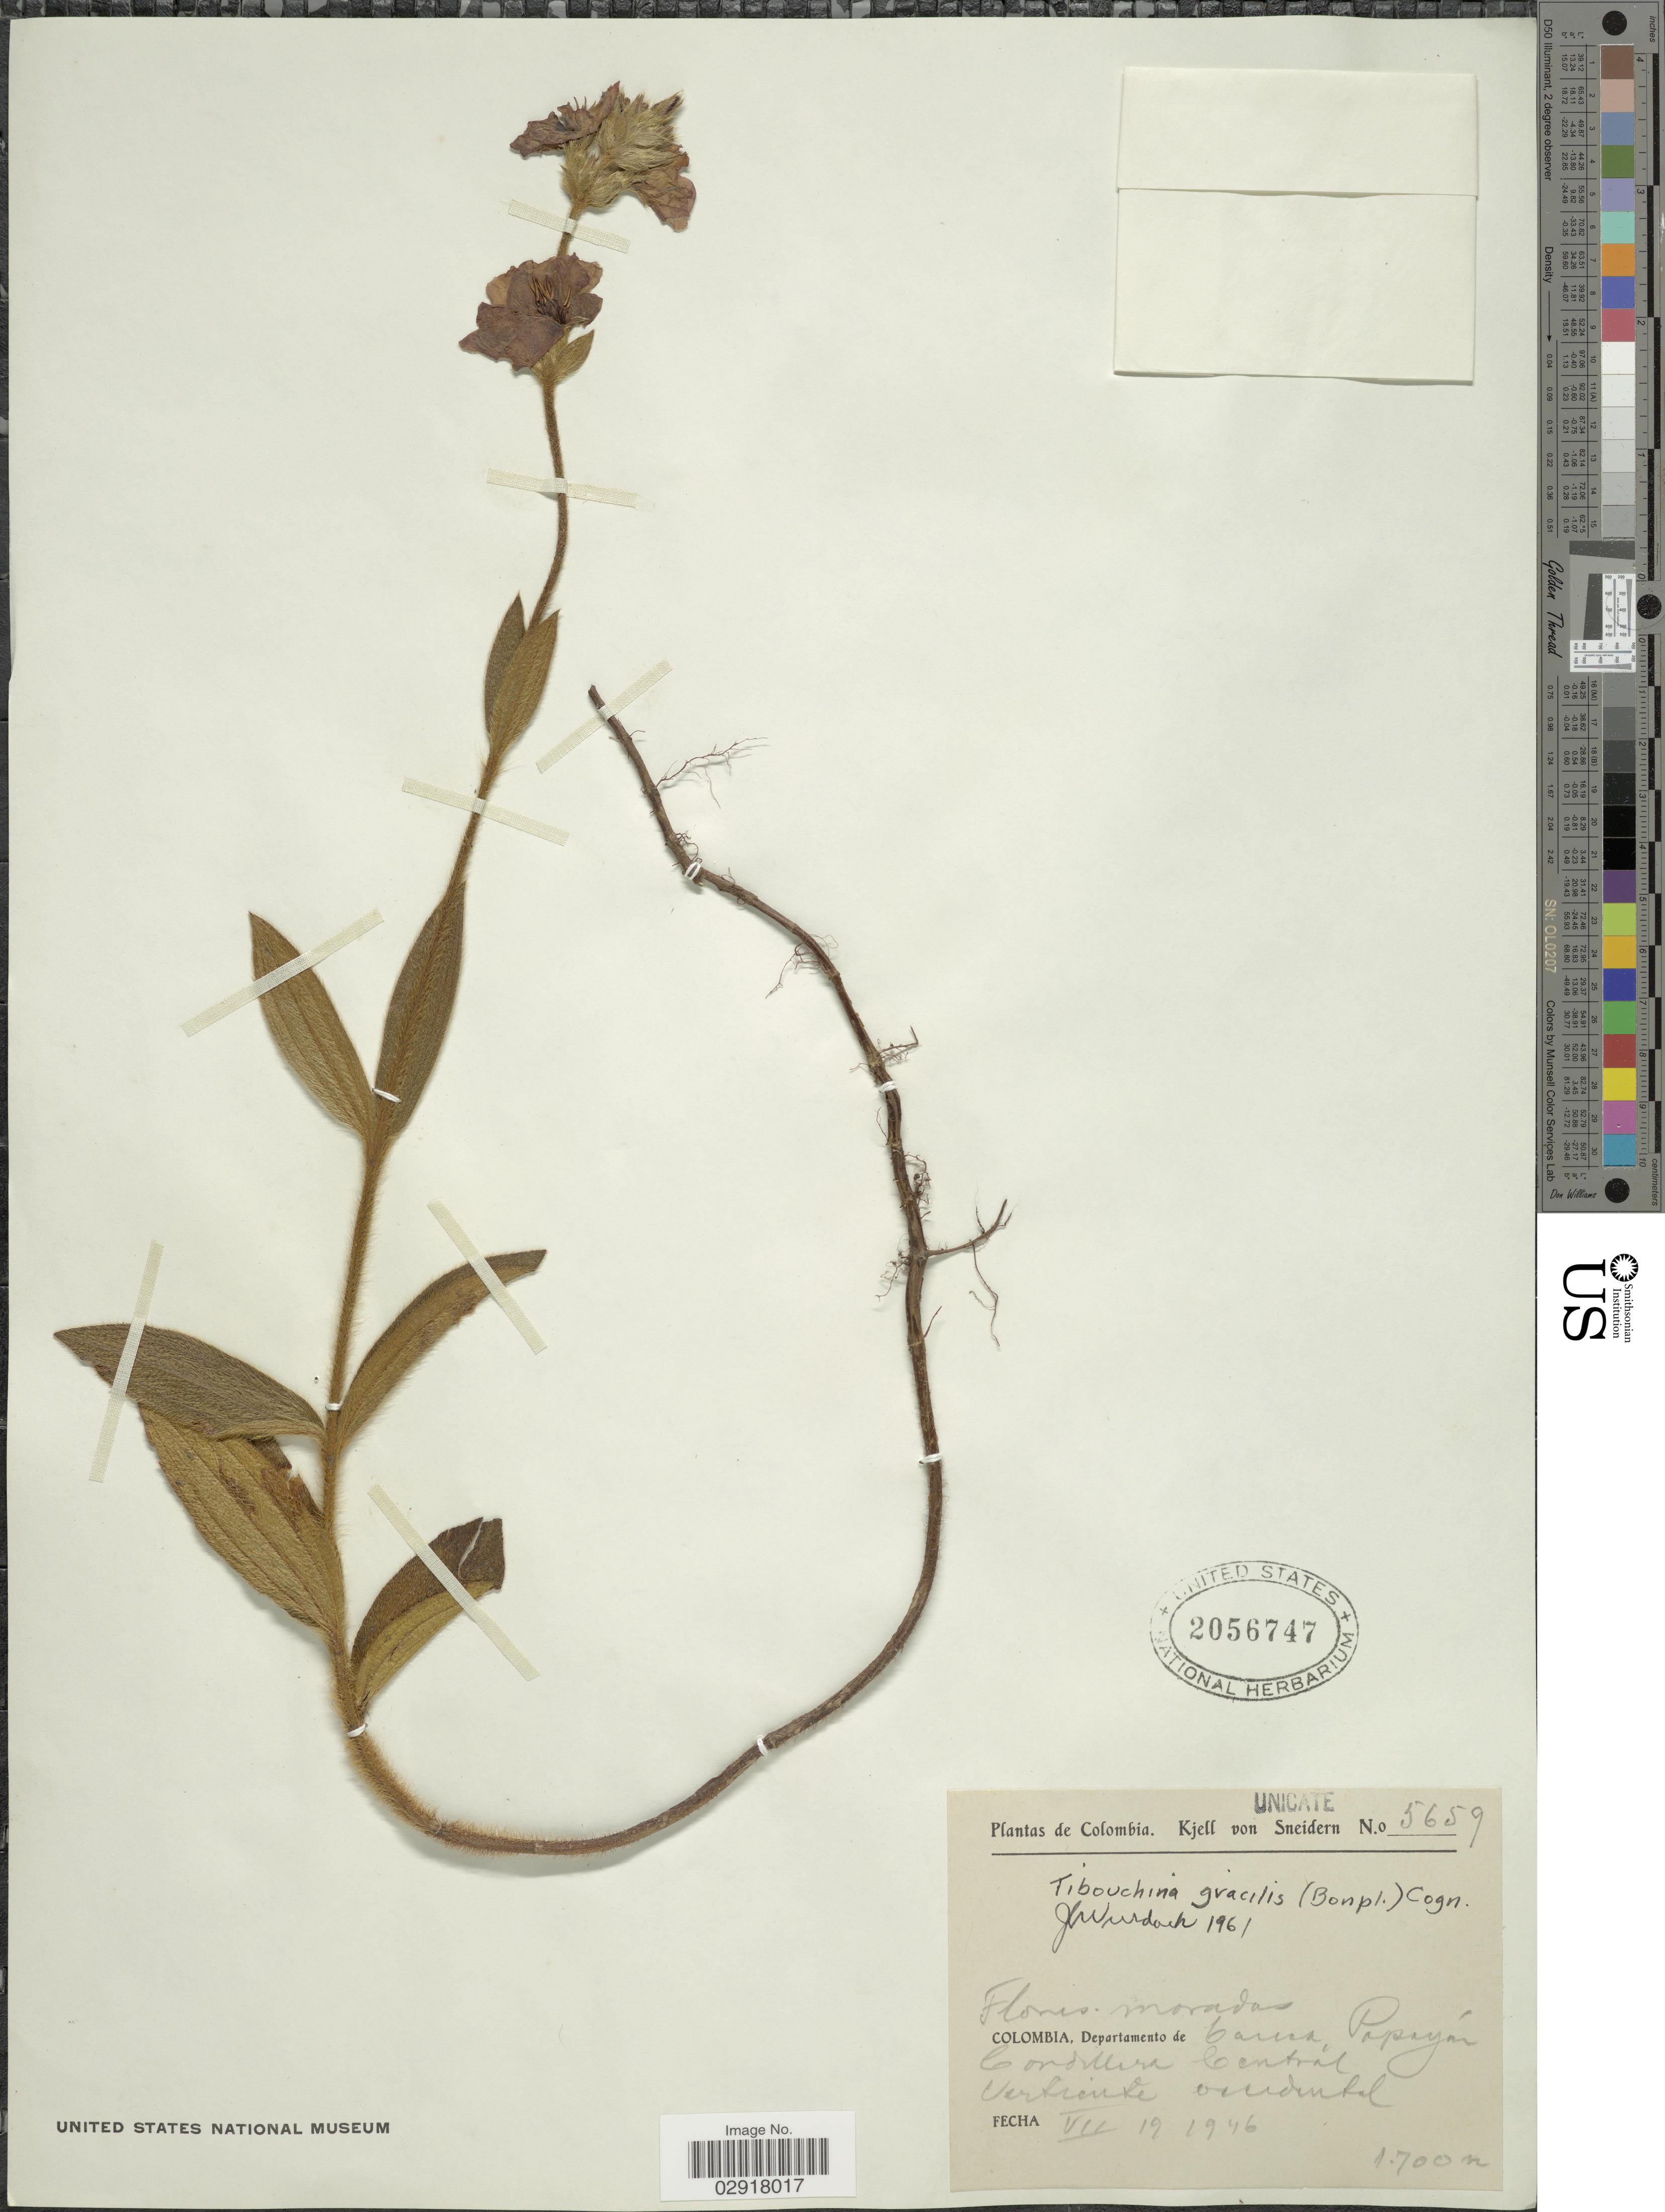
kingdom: Plantae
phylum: Tracheophyta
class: Magnoliopsida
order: Myrtales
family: Melastomataceae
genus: Chaetogastra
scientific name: Chaetogastra gracilis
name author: (Bonpl.) DC.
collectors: K. von Sneidern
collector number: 5659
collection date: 1946-07-19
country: Colombia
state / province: Cauca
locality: Departamento de Cauca, Popayán Cordillera Central, Vertietne occidental.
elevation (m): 1700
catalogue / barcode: US 2056747